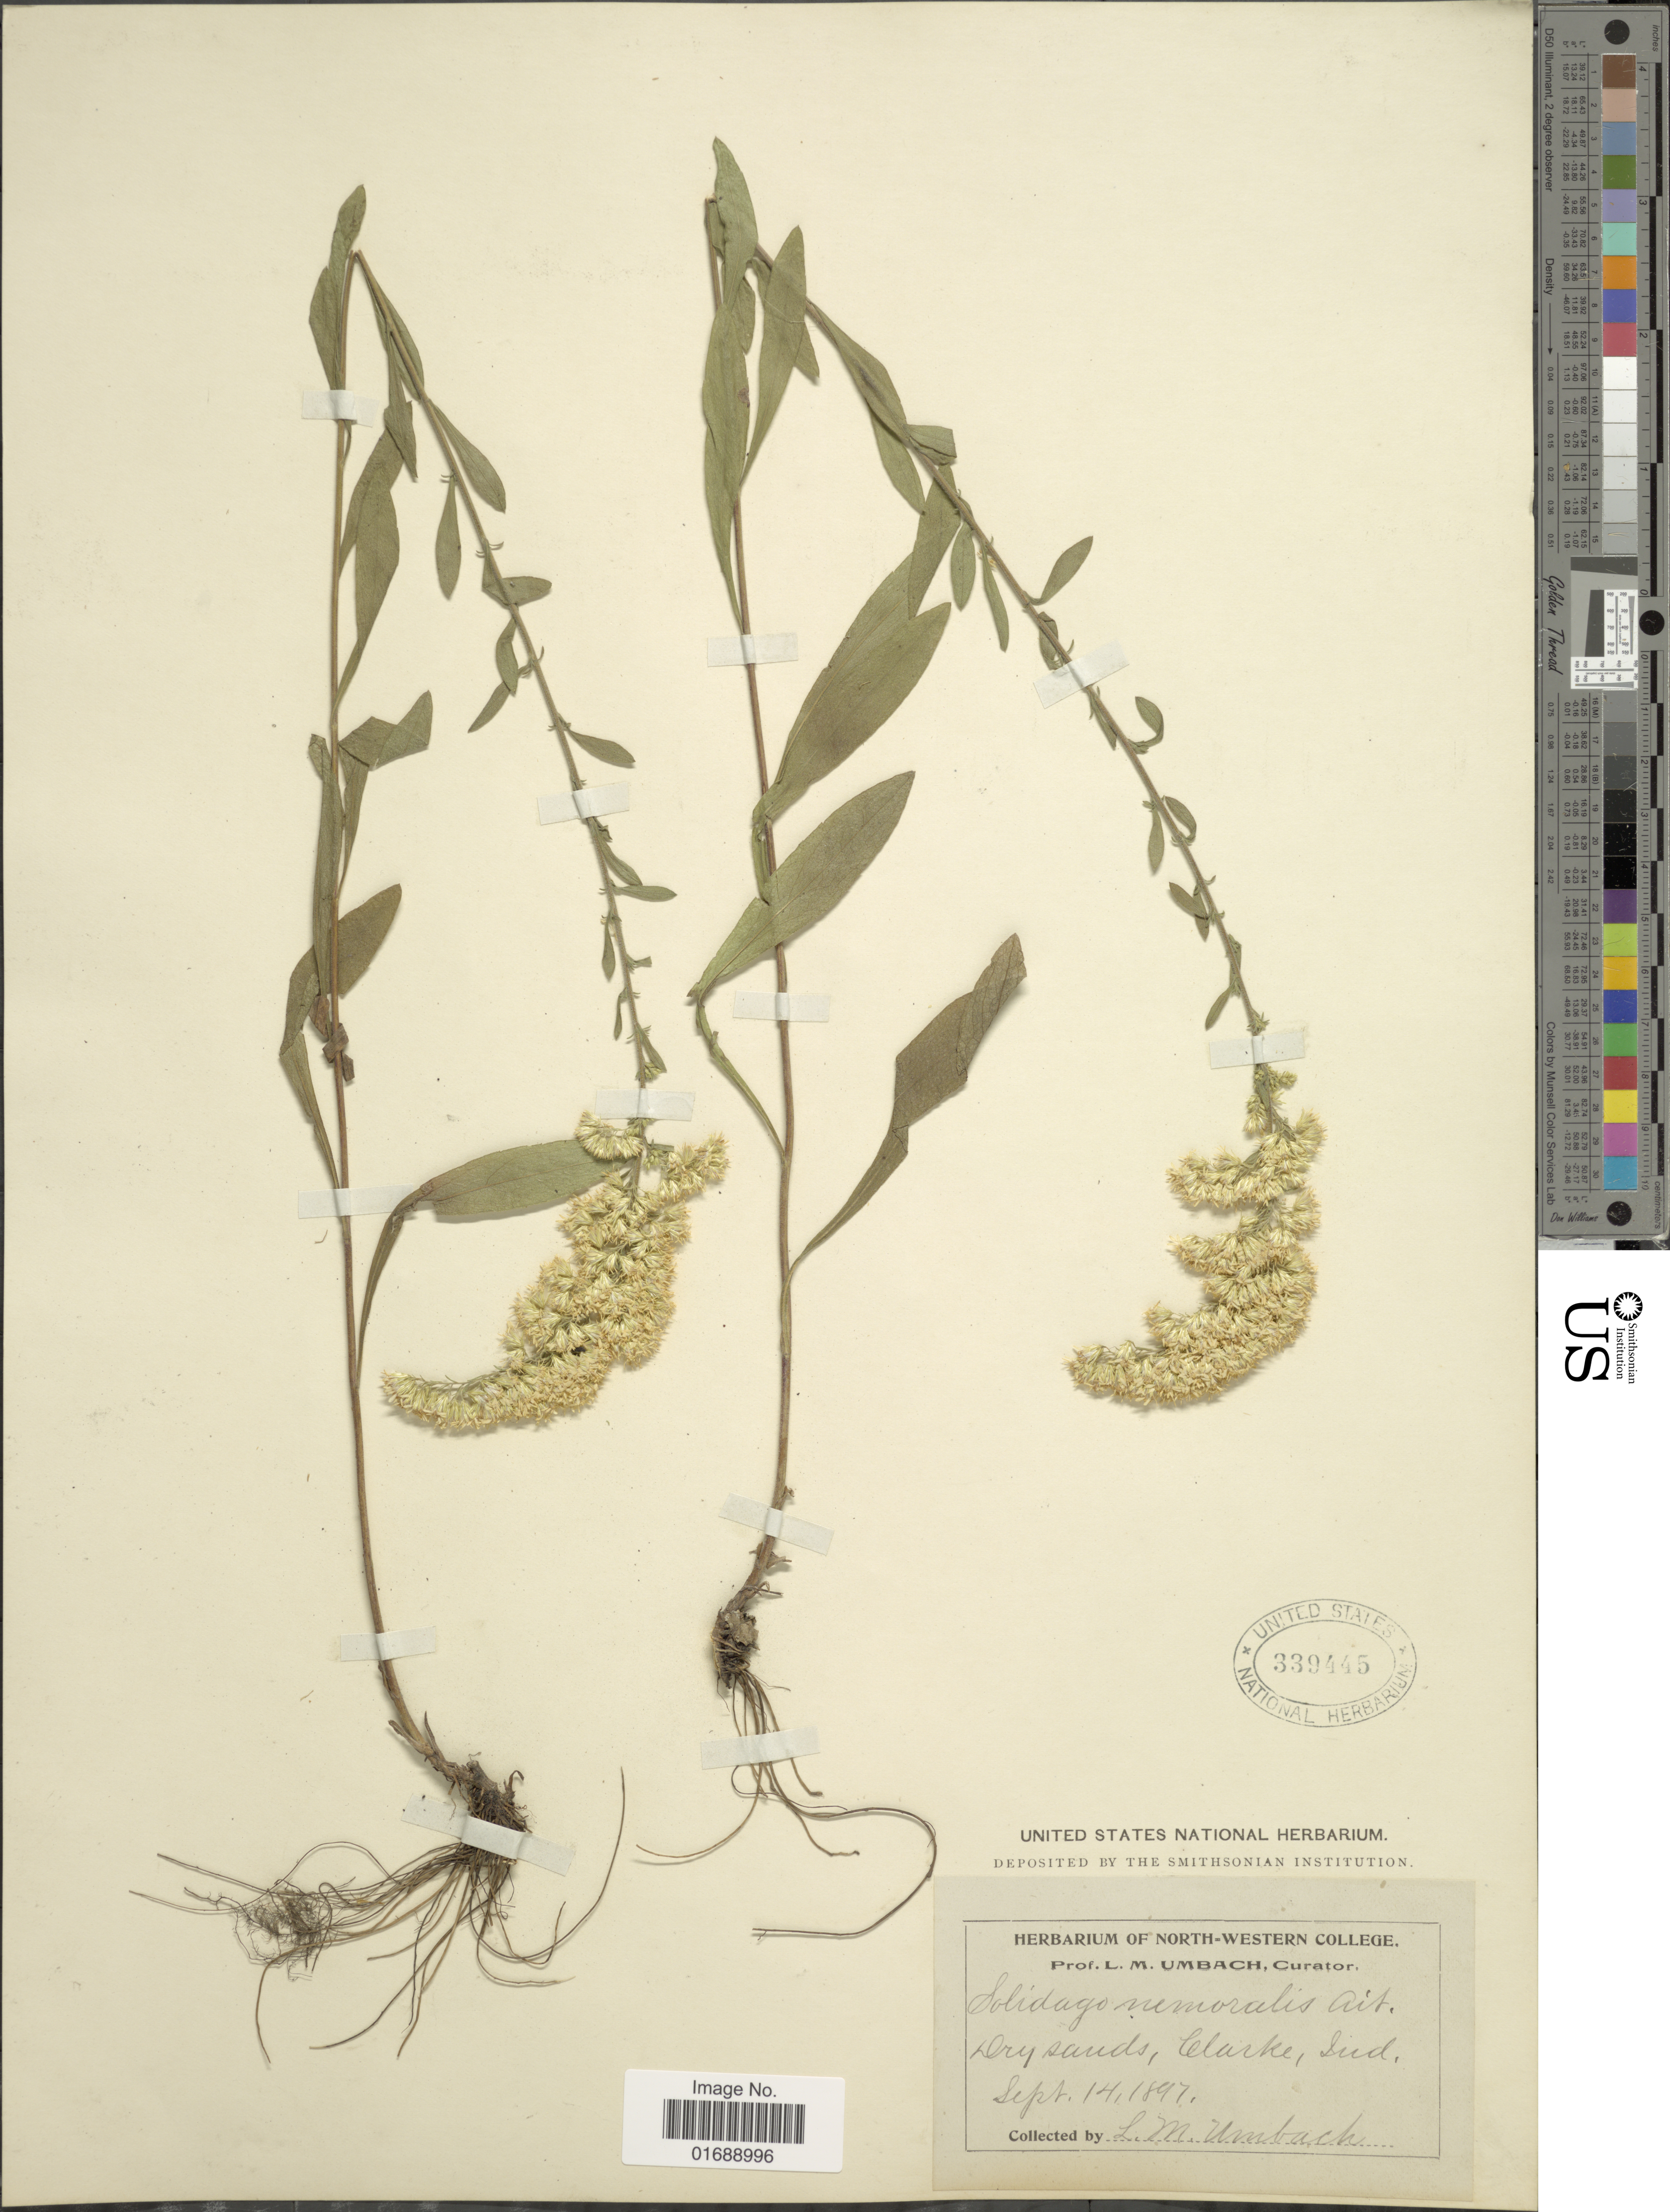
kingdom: Plantae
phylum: Tracheophyta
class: Magnoliopsida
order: Asterales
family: Asteraceae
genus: Solidago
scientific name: Solidago nemoralis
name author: Aiton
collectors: L. M. Umbach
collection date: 1897-09-14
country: United States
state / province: Indiana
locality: Clarke, Ind.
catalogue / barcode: US 339445